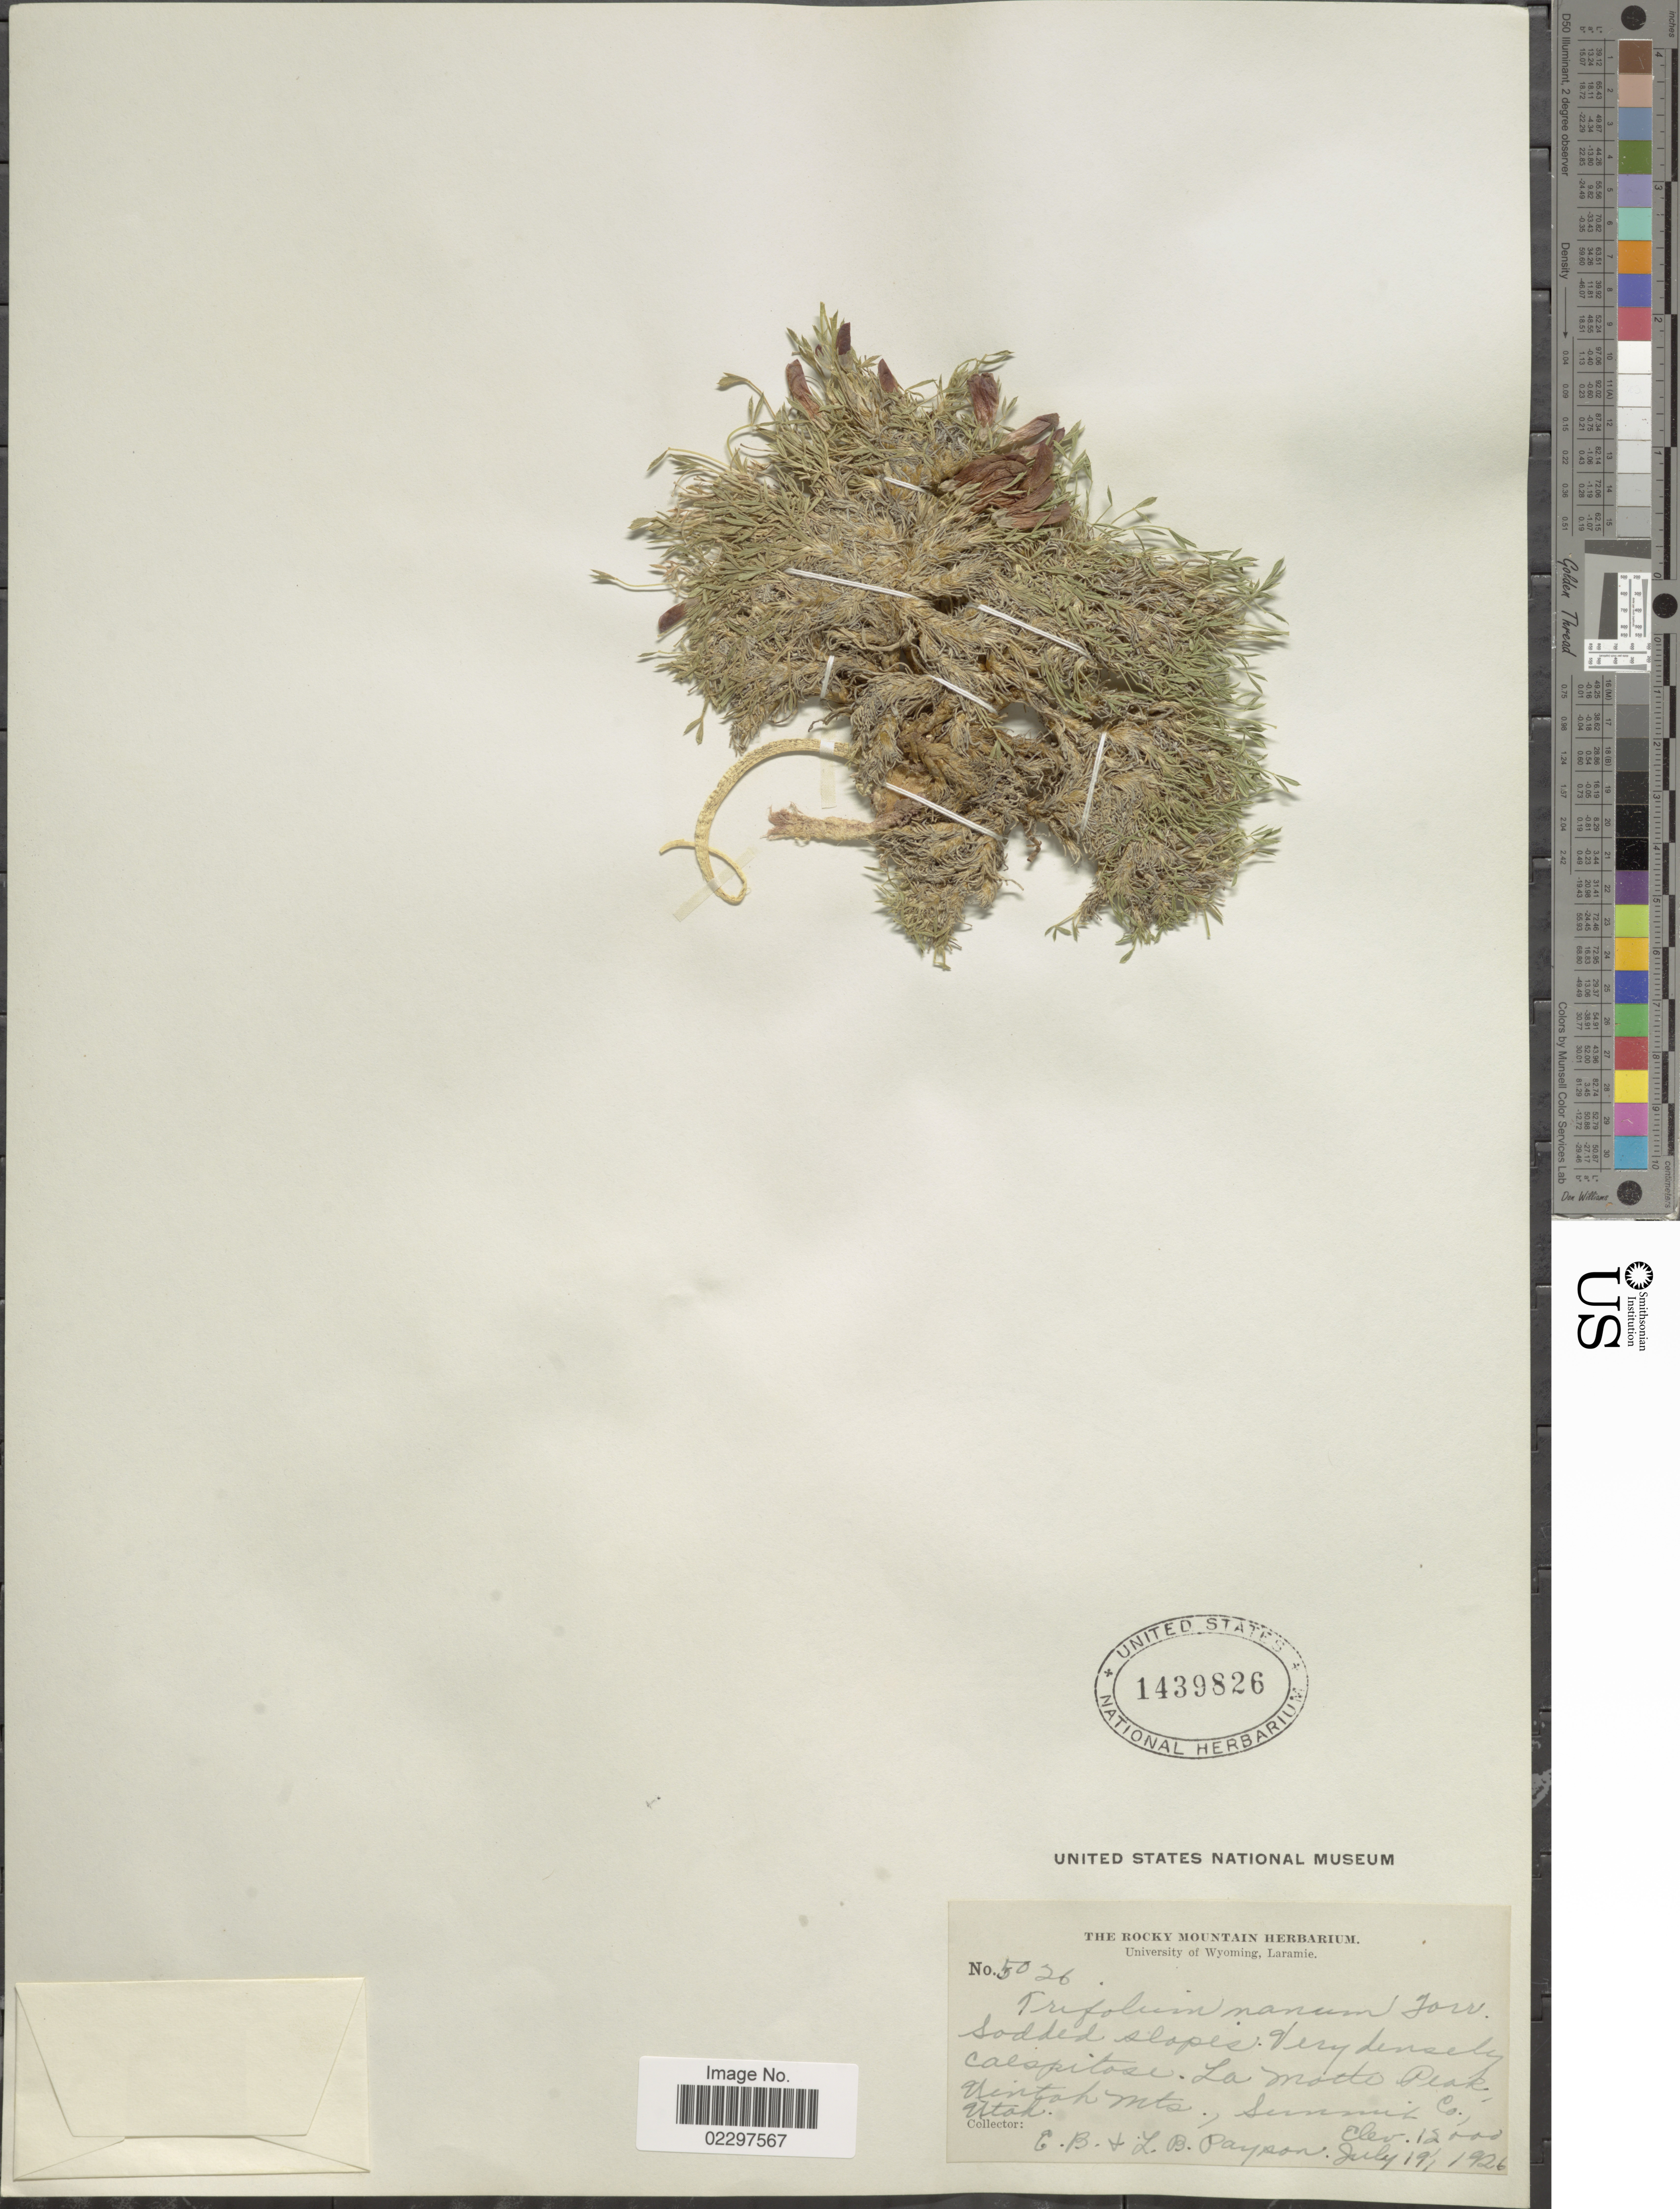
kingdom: Plantae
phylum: Tracheophyta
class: Magnoliopsida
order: Fabales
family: Fabaceae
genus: Trifolium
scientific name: Trifolium nanum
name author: Torr.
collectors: E. B. Payson & L. Payson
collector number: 5026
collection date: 1926-07-19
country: United States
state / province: Utah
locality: La Motto Peak, Uintah Mts., Summit Co.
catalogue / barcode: US 1439826